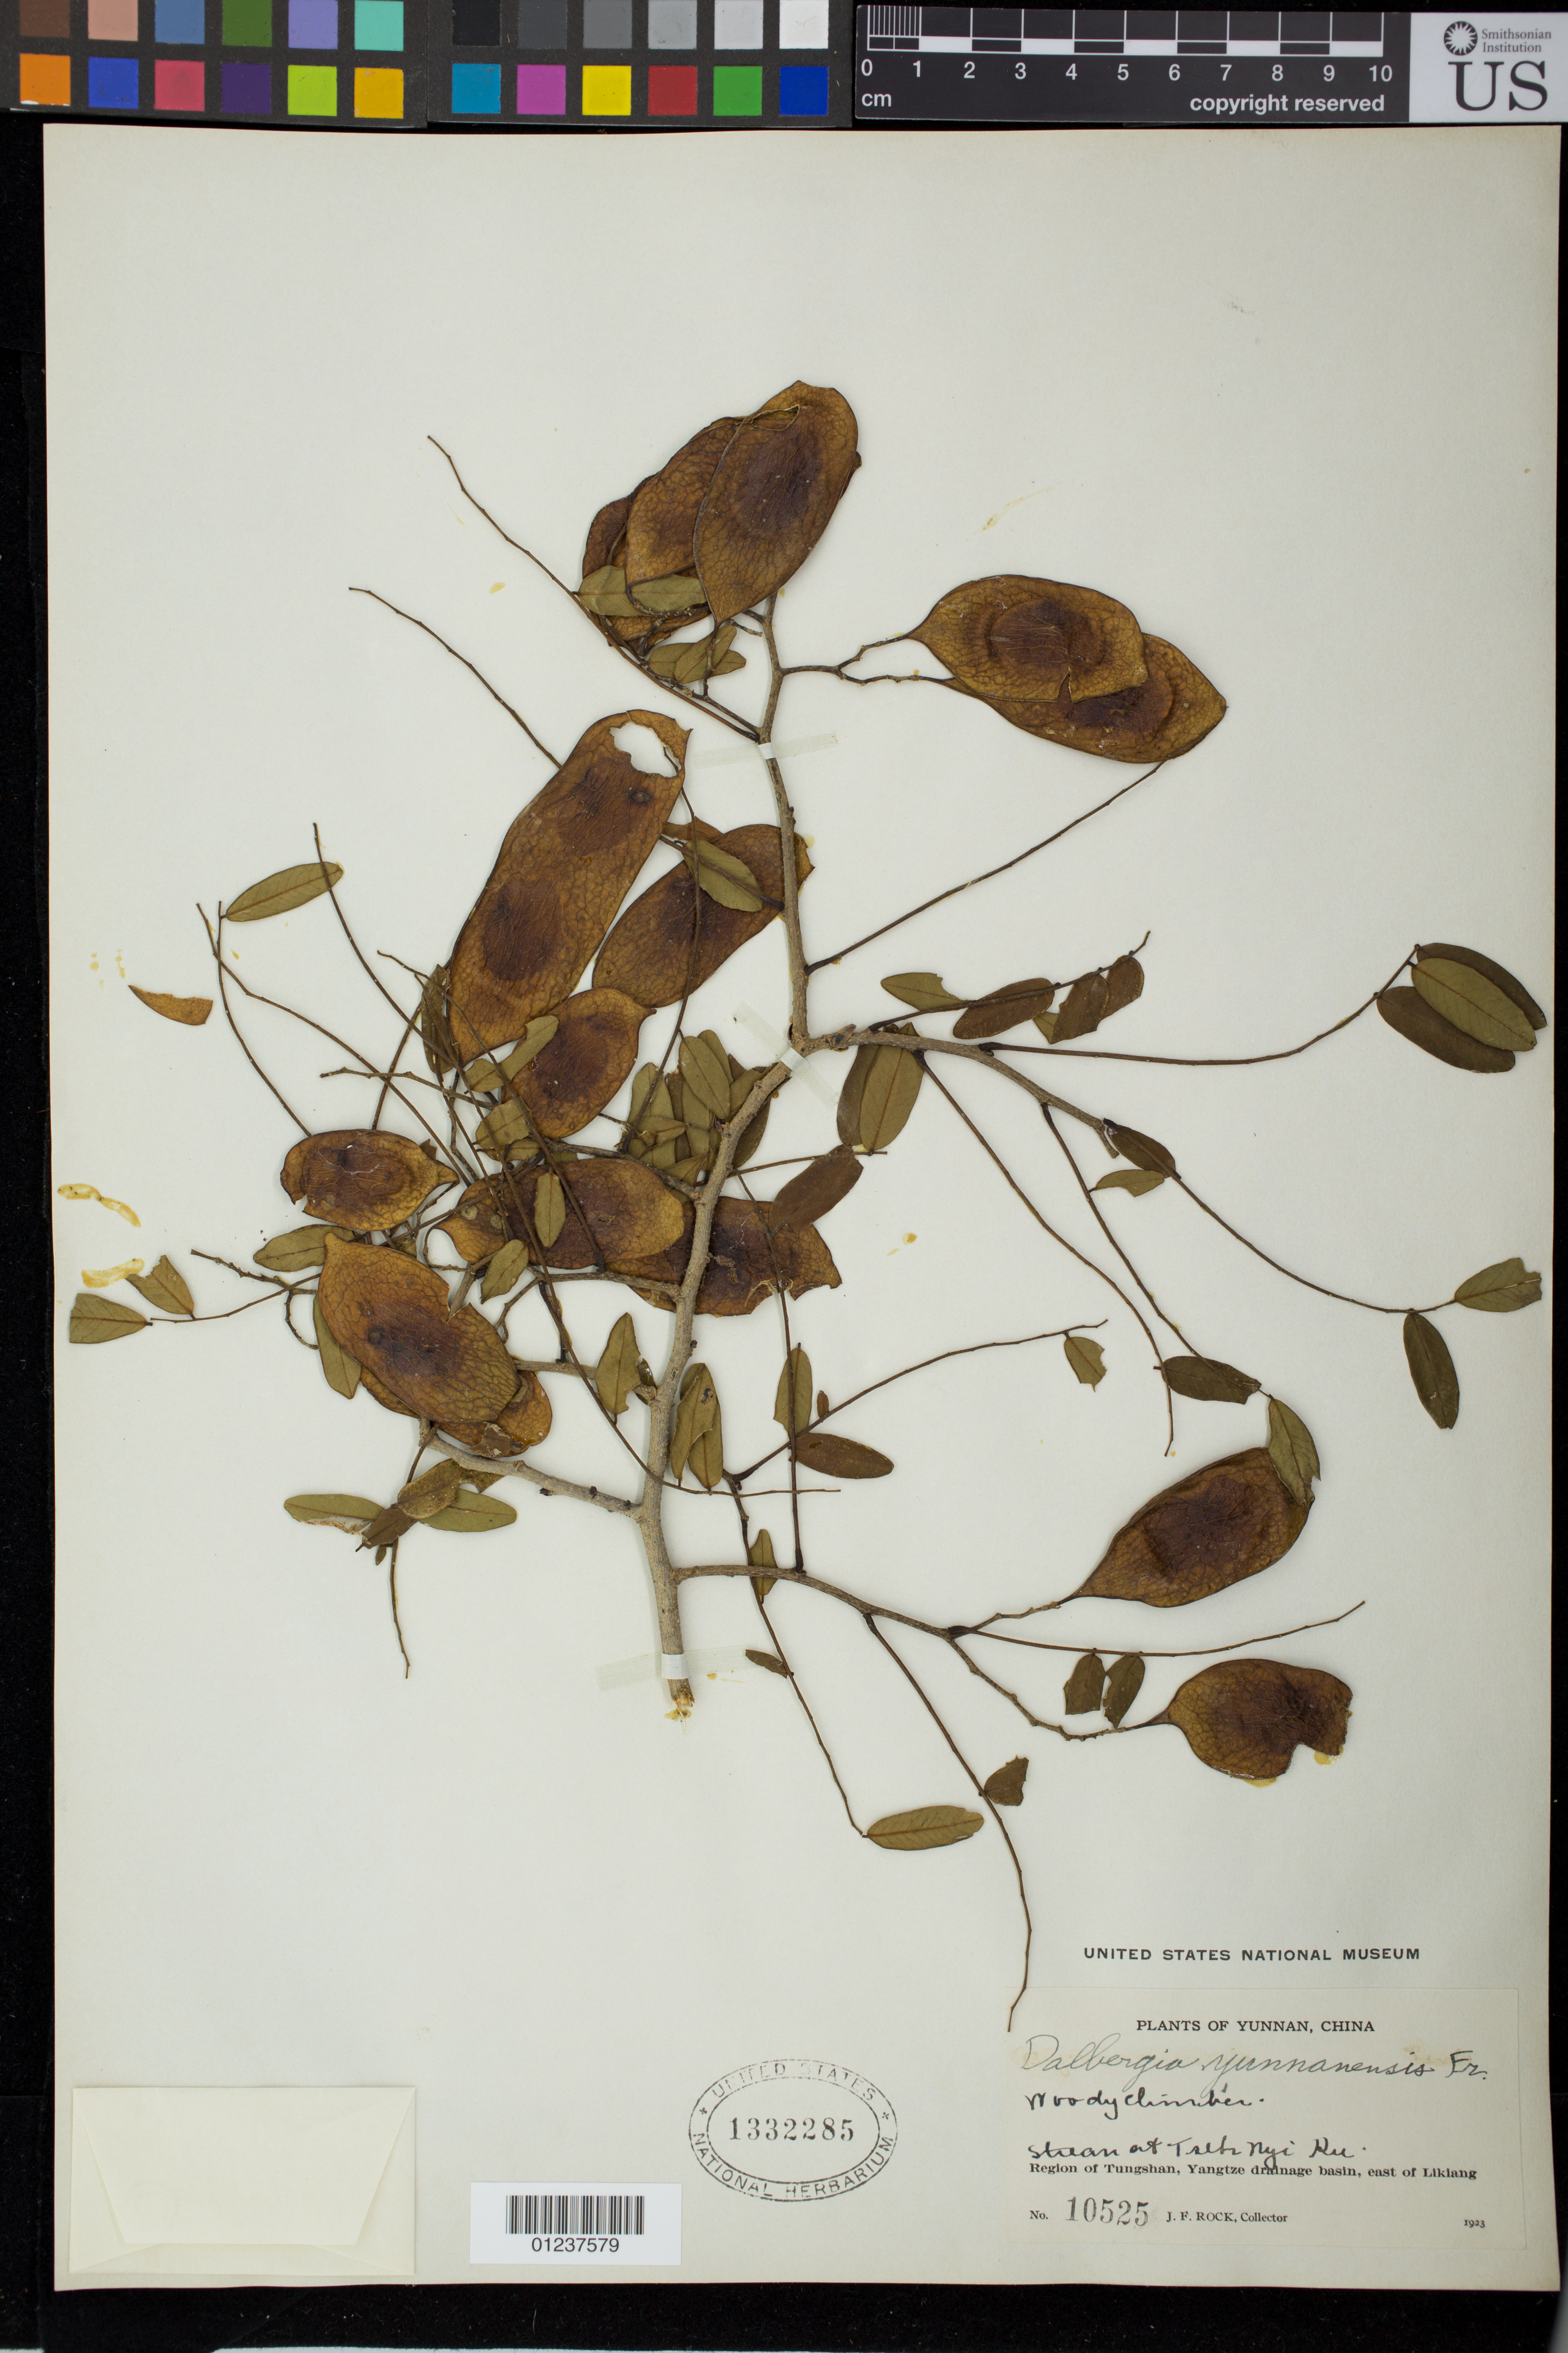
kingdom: Plantae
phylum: Tracheophyta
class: Magnoliopsida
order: Fabales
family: Fabaceae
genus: Dalbergia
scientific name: Dalbergia yunnanensis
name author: Franch.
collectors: J. F. Rock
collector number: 10525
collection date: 1923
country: China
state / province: Yunnan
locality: Stream at Tsek Nyi Ku. Region of Tungshan, Yangtze drainage basin, east of Likiang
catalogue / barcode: US 1332285